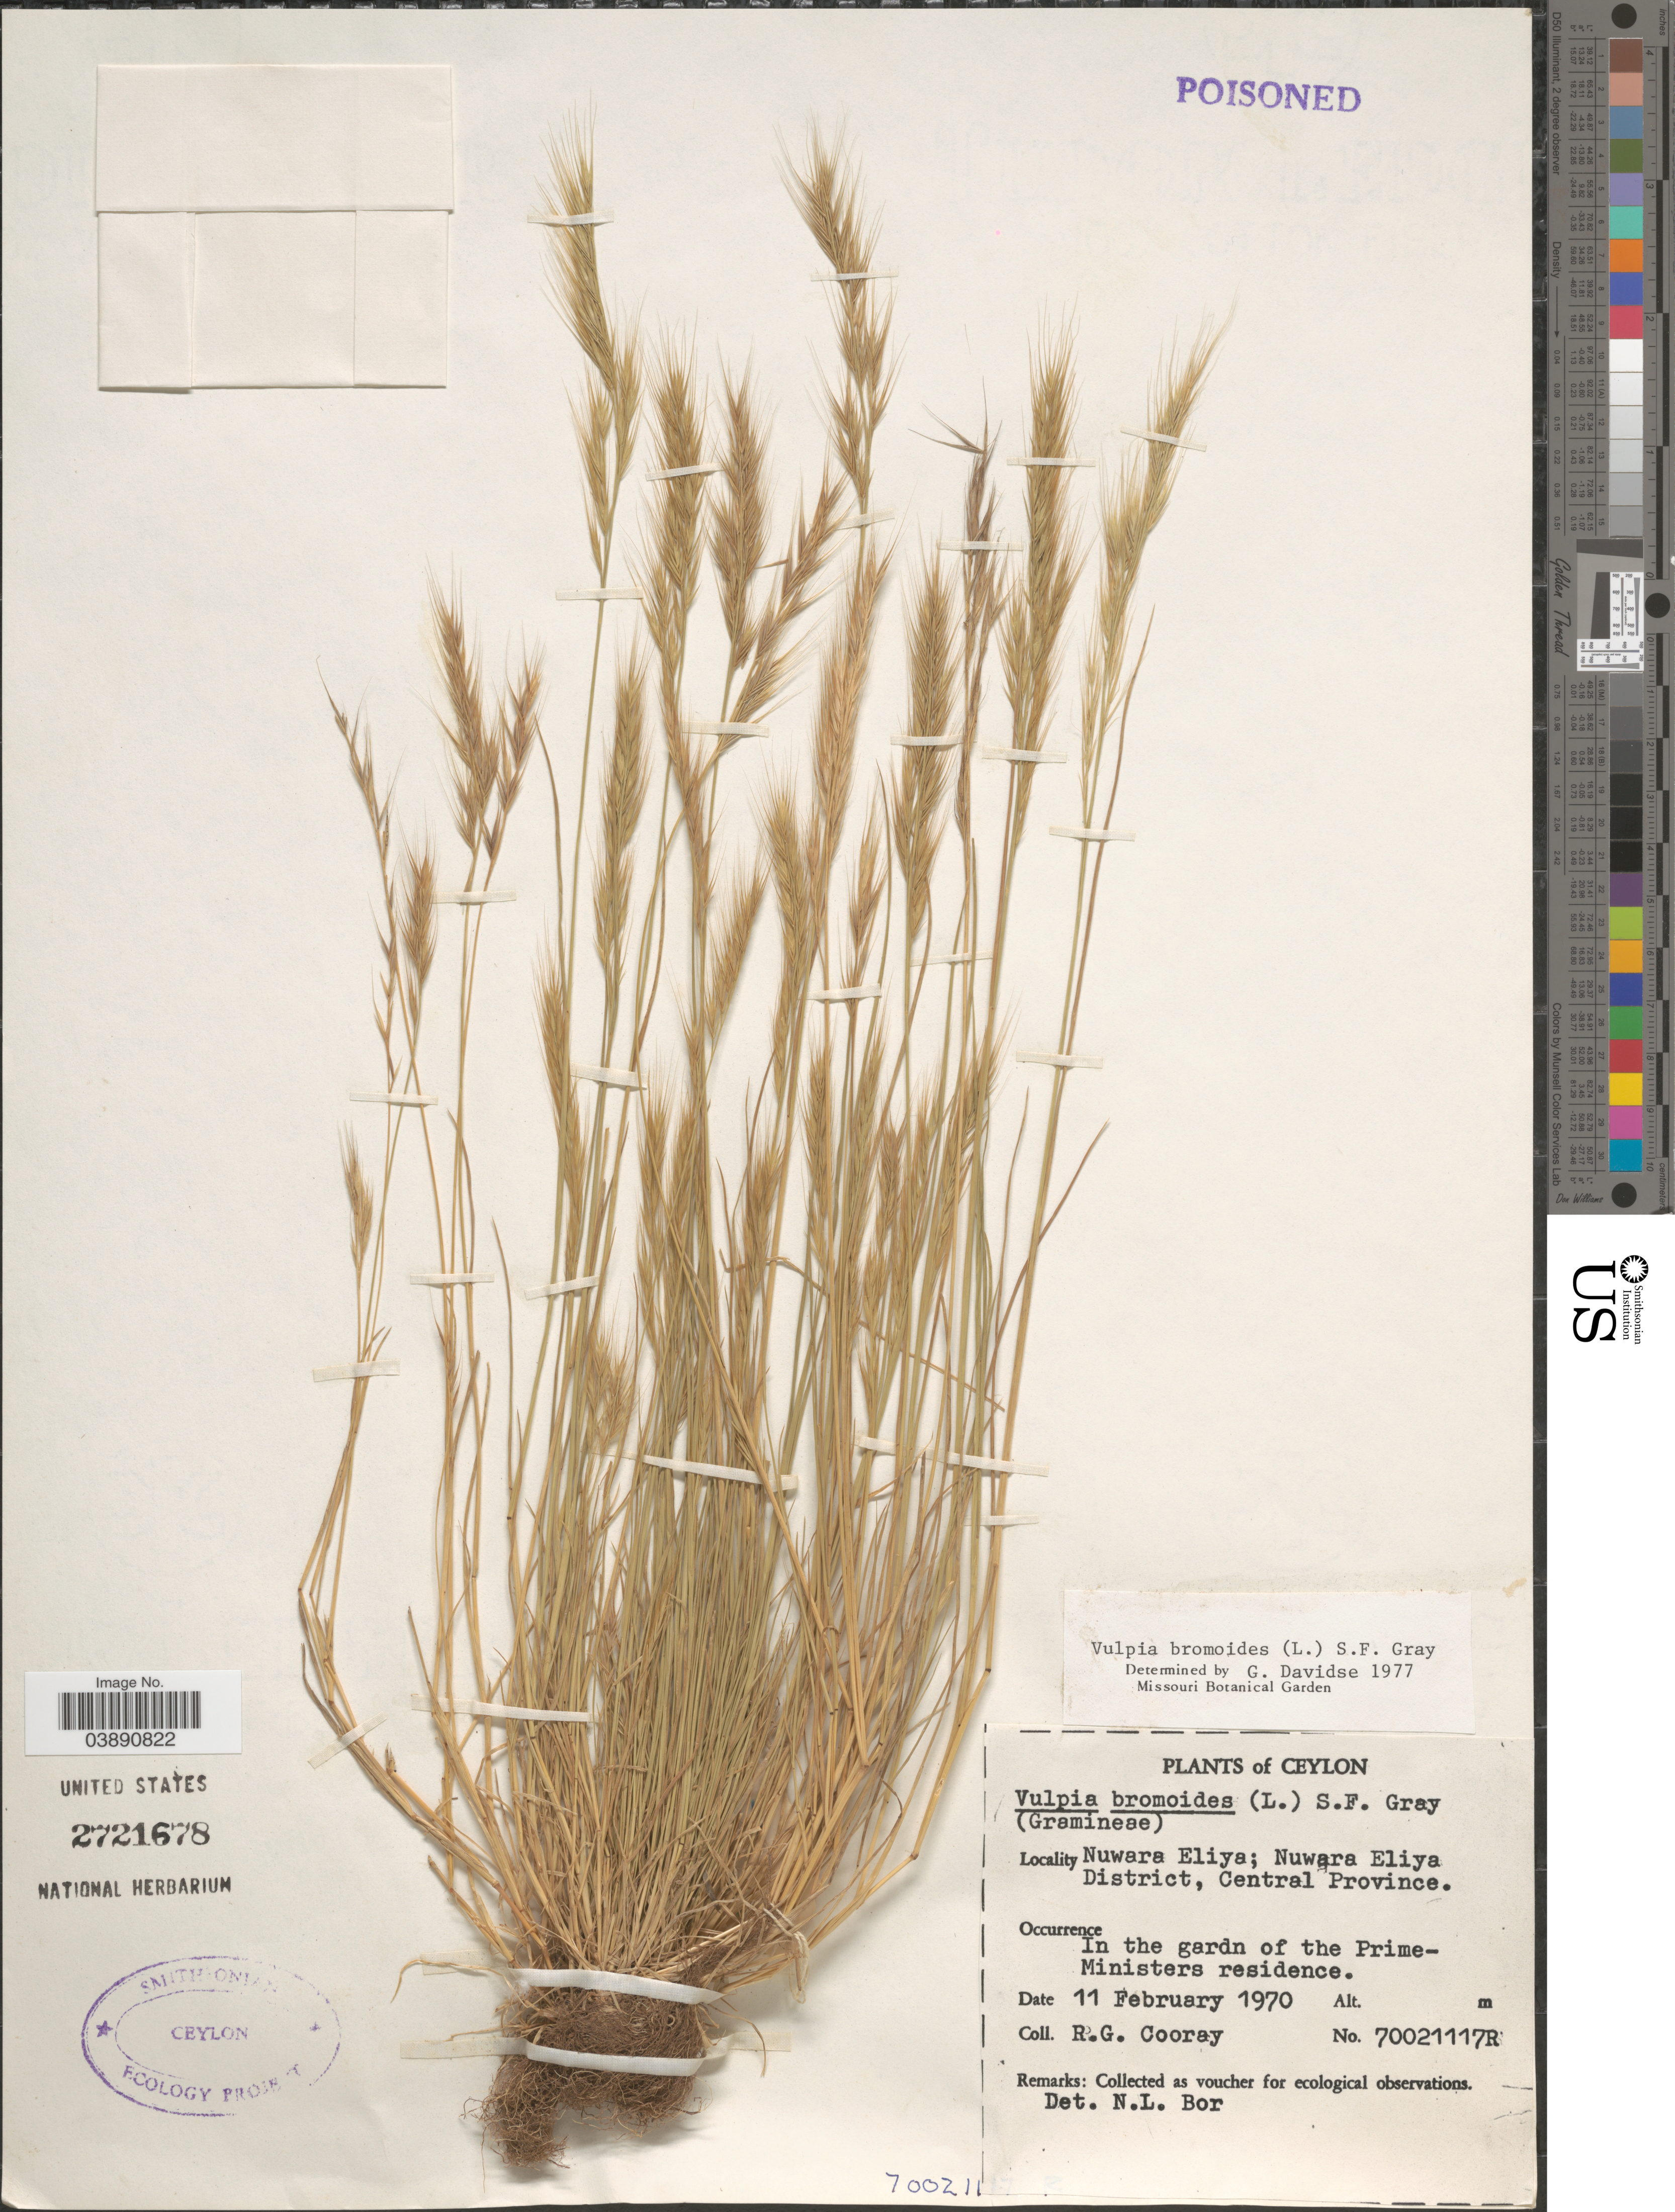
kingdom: Plantae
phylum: Tracheophyta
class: Liliopsida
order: Poales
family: Poaceae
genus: Festuca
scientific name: Festuca bromoides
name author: L.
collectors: R. Cooray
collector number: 70021117R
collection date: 1970-02-11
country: Sri Lanka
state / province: Central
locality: Ceylon. Nuwara Eliya; Nuwara Eliya District, Central Province. In the gardn of the Prime Ministers residence.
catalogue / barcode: US 2721678